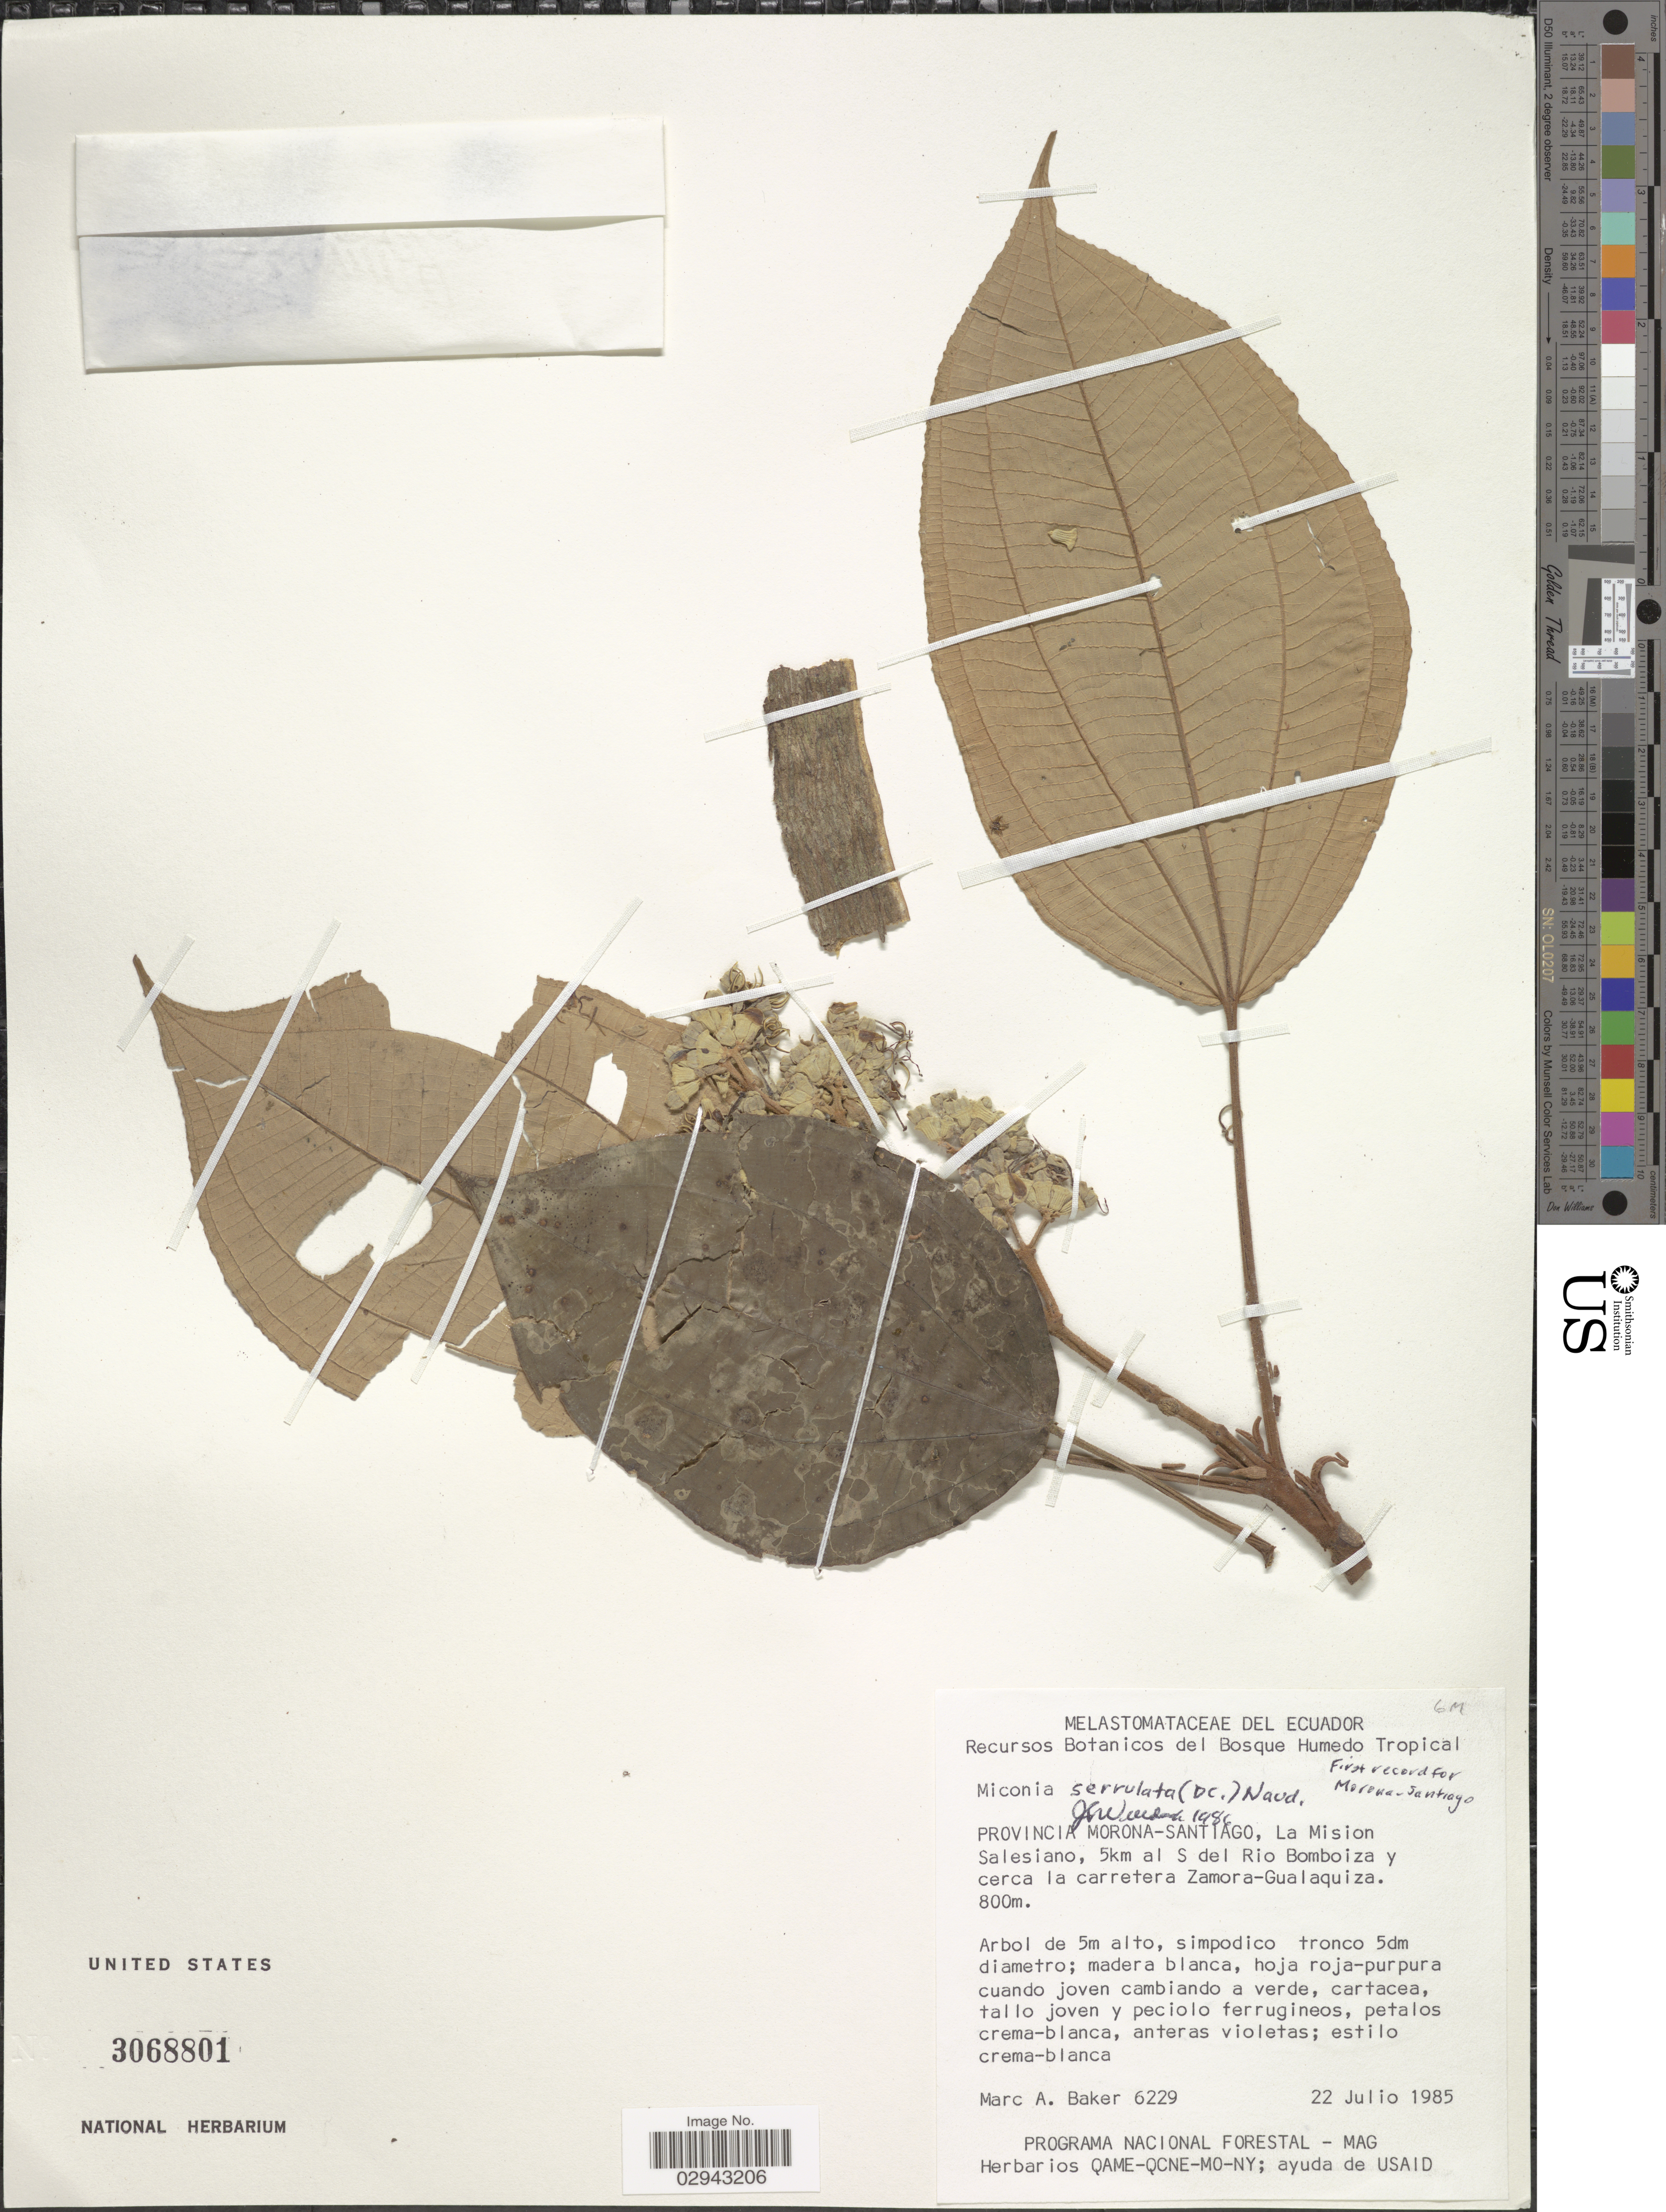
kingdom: Plantae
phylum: Tracheophyta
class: Magnoliopsida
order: Myrtales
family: Melastomataceae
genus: Miconia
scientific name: Miconia serrulata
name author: (DC.) Naudin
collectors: M. A. Baker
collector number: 6229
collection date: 1985-07-22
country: Ecuador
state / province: Morona-Santiago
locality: La Mision Salesiano, 5km al S del Rio Bomboiza y cerca la carretera Zamora-Gualaquiza.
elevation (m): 800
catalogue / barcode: US 3068801